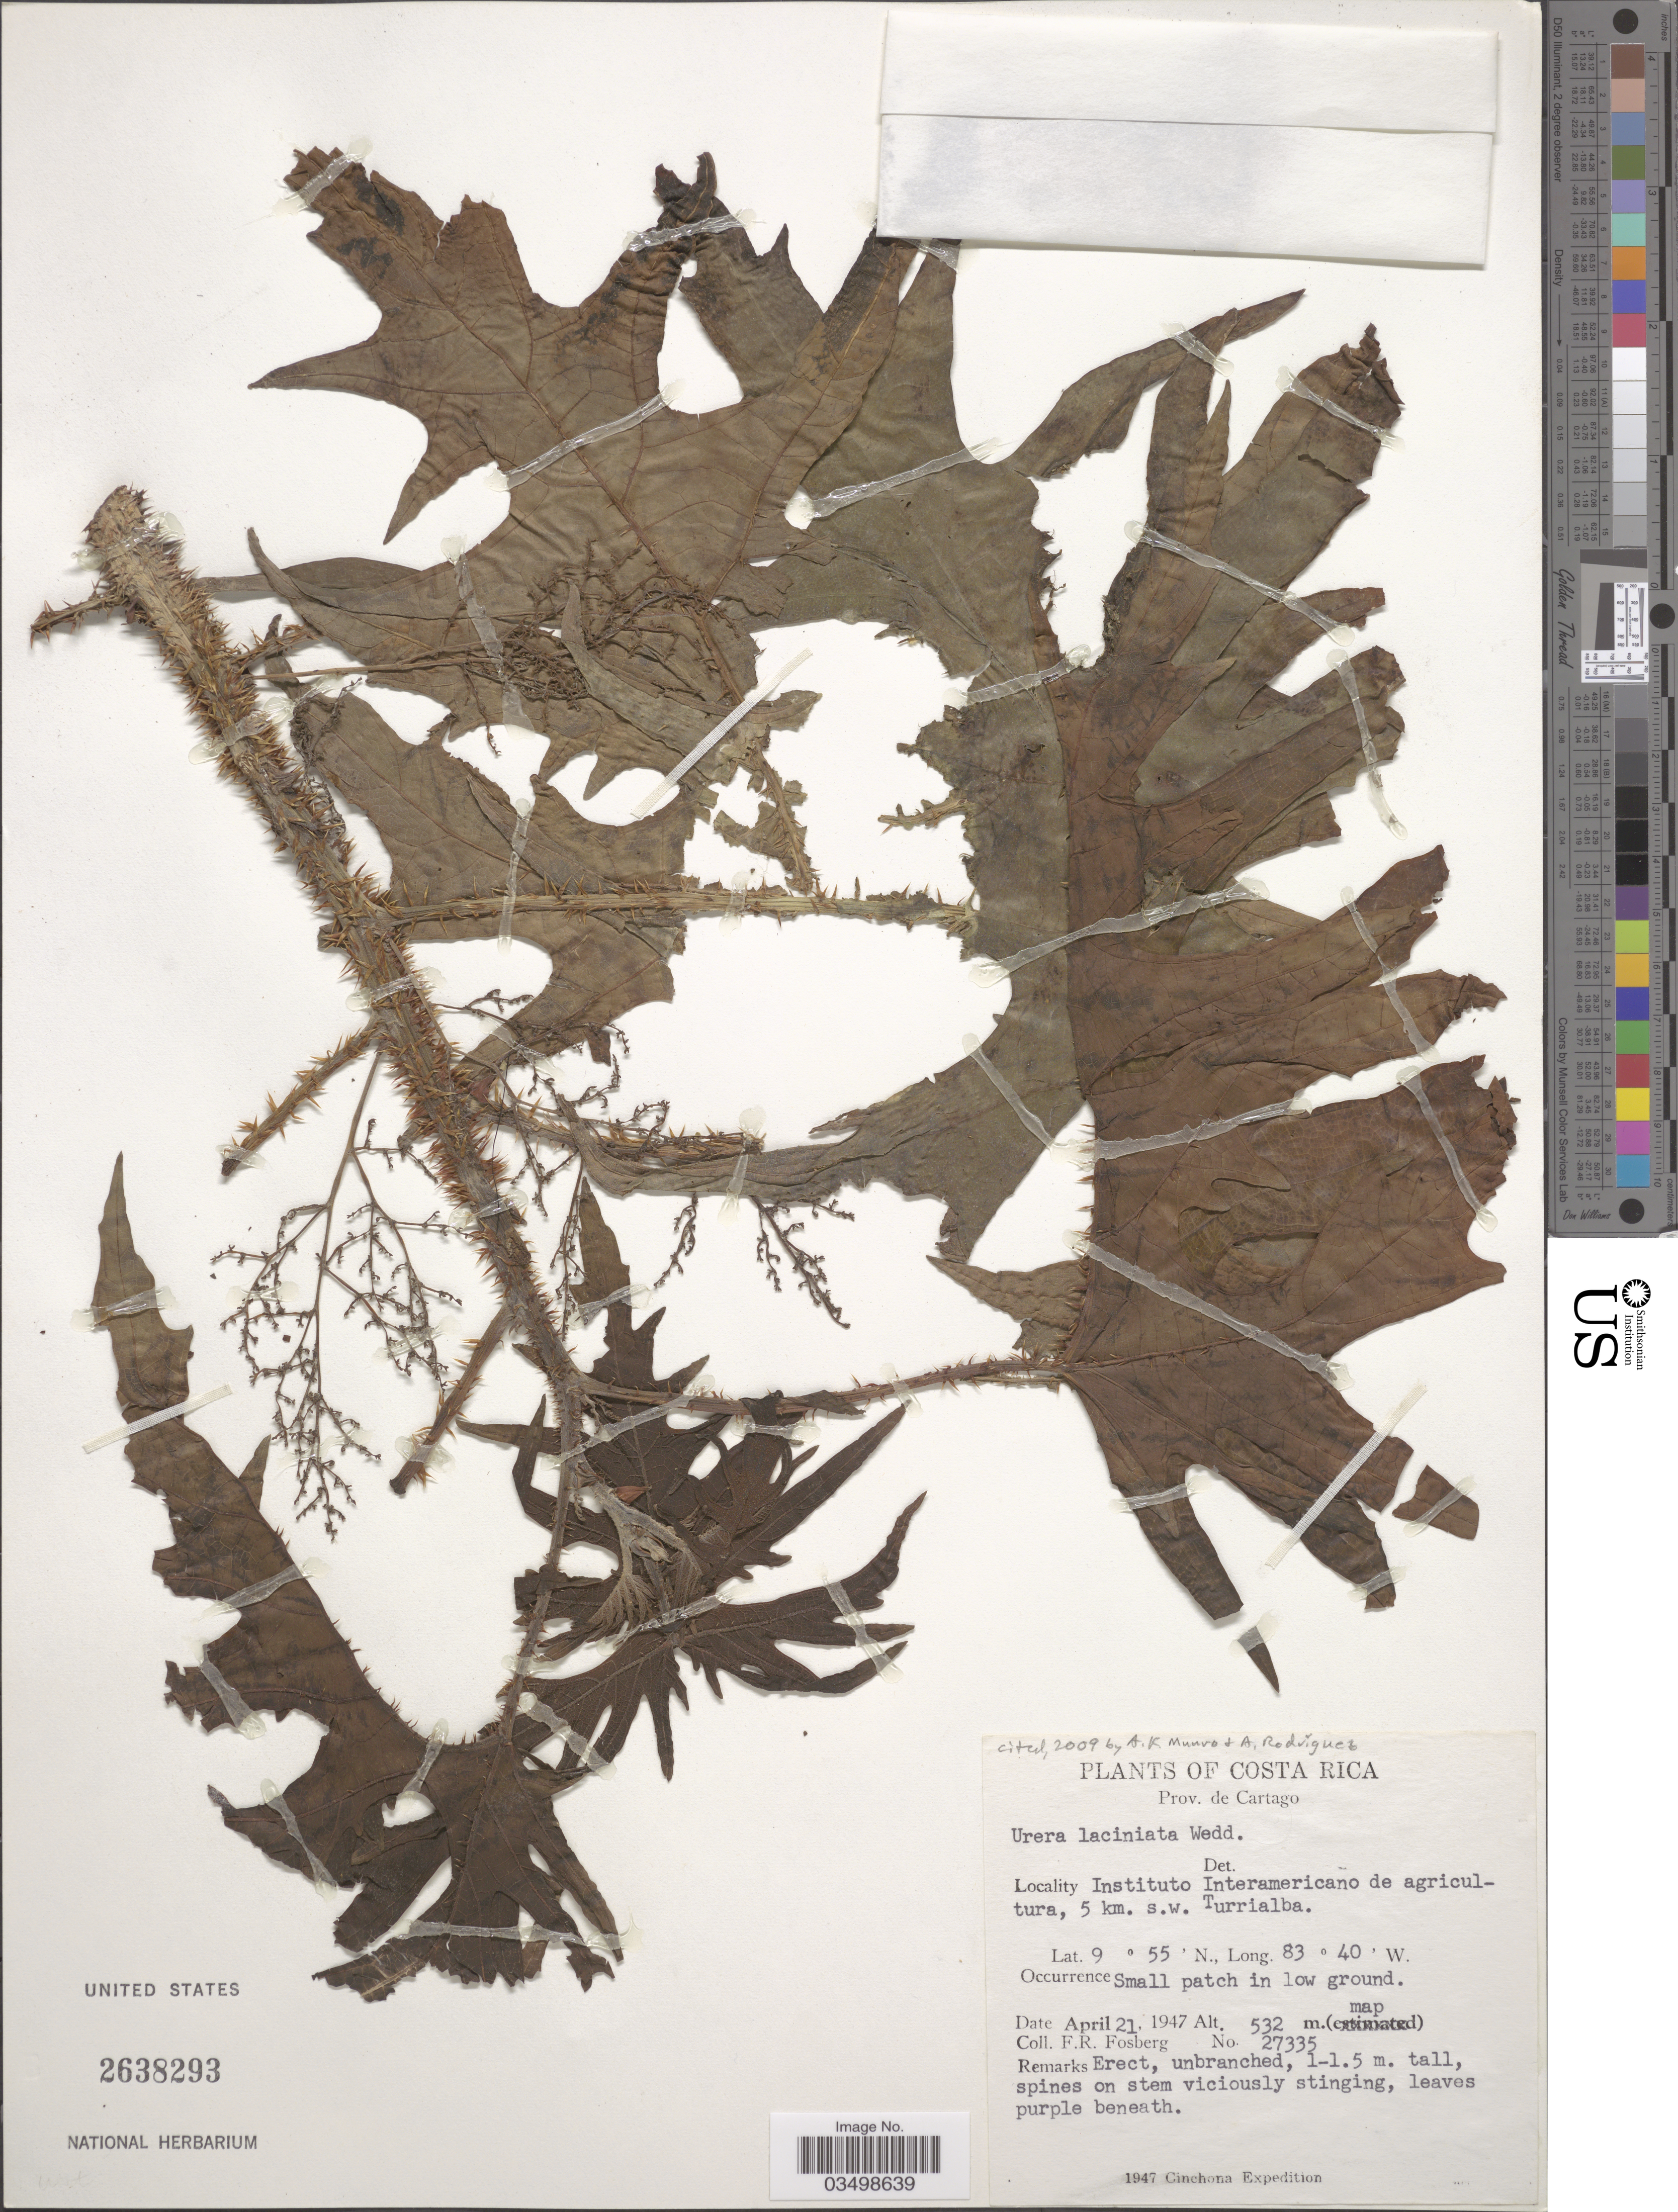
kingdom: Plantae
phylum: Tracheophyta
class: Magnoliopsida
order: Rosales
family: Urticaceae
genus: Urera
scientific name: Urera laciniata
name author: (Gaudich.) Wedd.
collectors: F. R. Fosberg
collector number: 27335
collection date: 1947-04-21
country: Costa Rica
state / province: Cartago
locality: Instituto Interamericano de agricultura, 5 km. s.w. Turrialba.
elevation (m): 532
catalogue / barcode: US 2638293